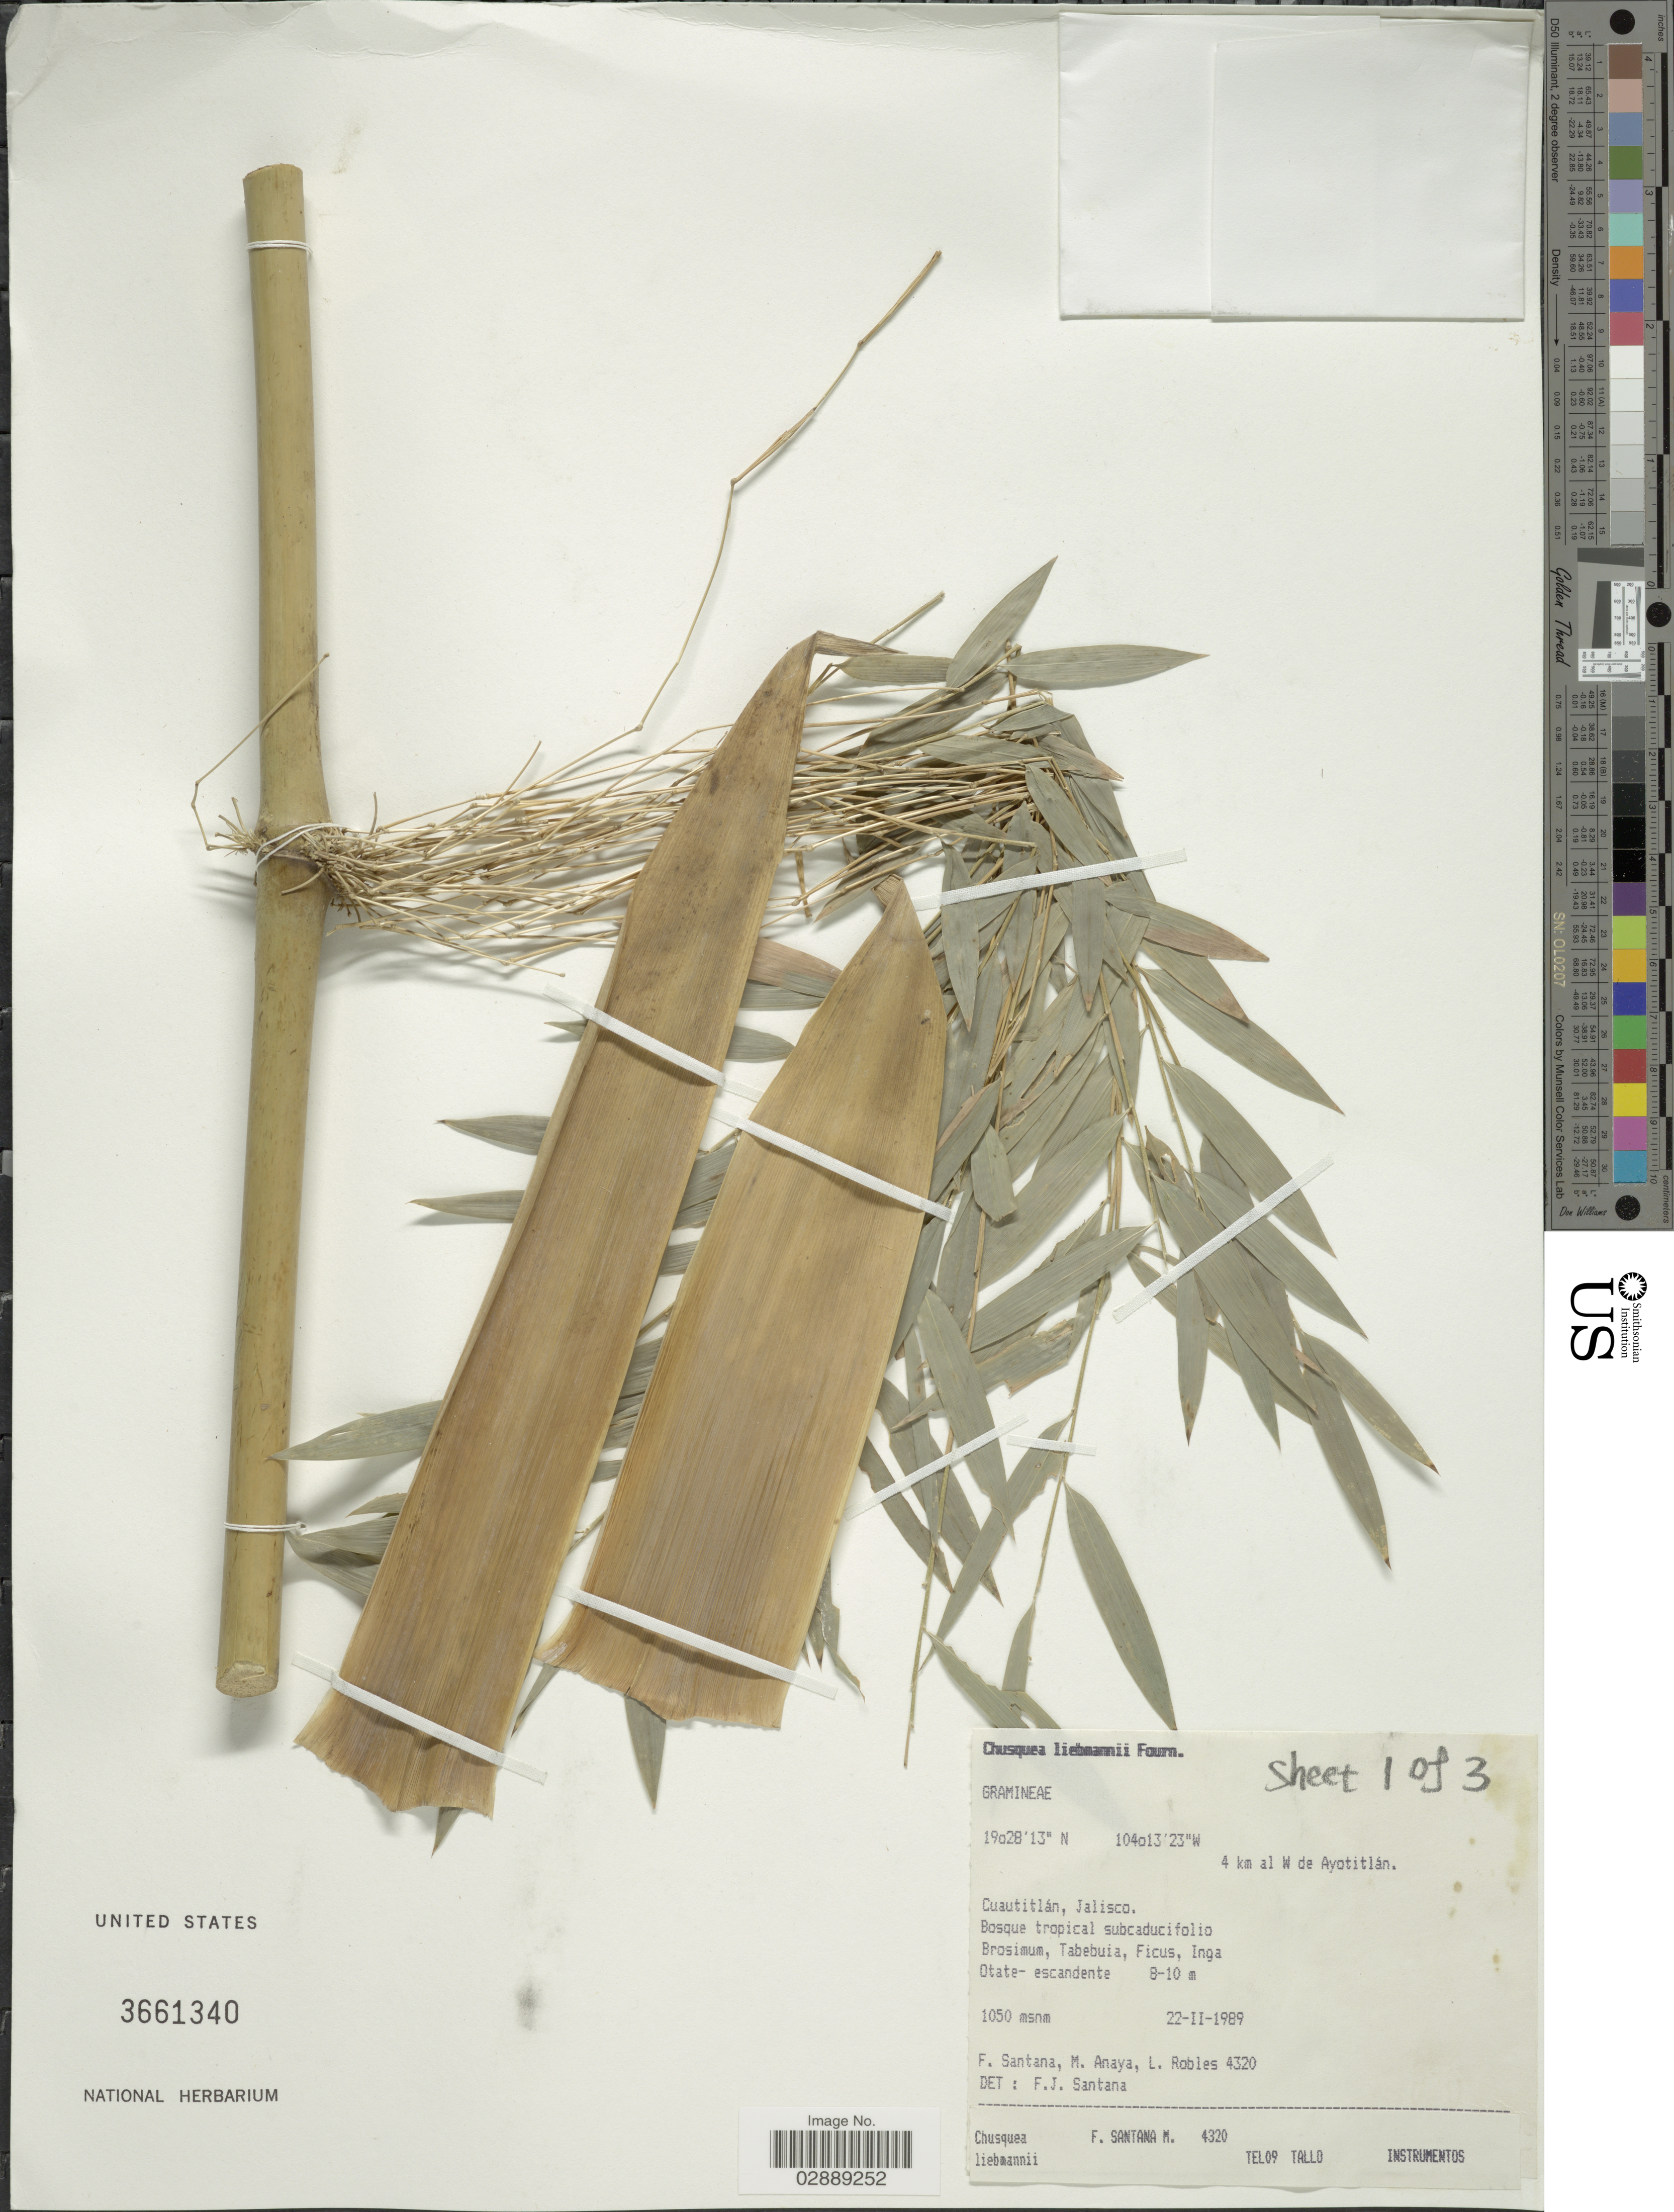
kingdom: Plantae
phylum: Tracheophyta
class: Liliopsida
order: Poales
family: Poaceae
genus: Chusquea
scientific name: Chusquea liebmannii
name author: E. Fourn.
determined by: Santana, F. J.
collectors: F. Santana et al.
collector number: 4320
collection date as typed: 22 II 1989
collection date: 1989-02-22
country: Mexico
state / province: Jalisco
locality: Cuautitlan, 4 km al W de Ayotitlan.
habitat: bosque tropical subcaducifolio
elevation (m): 1050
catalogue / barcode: US 3661340